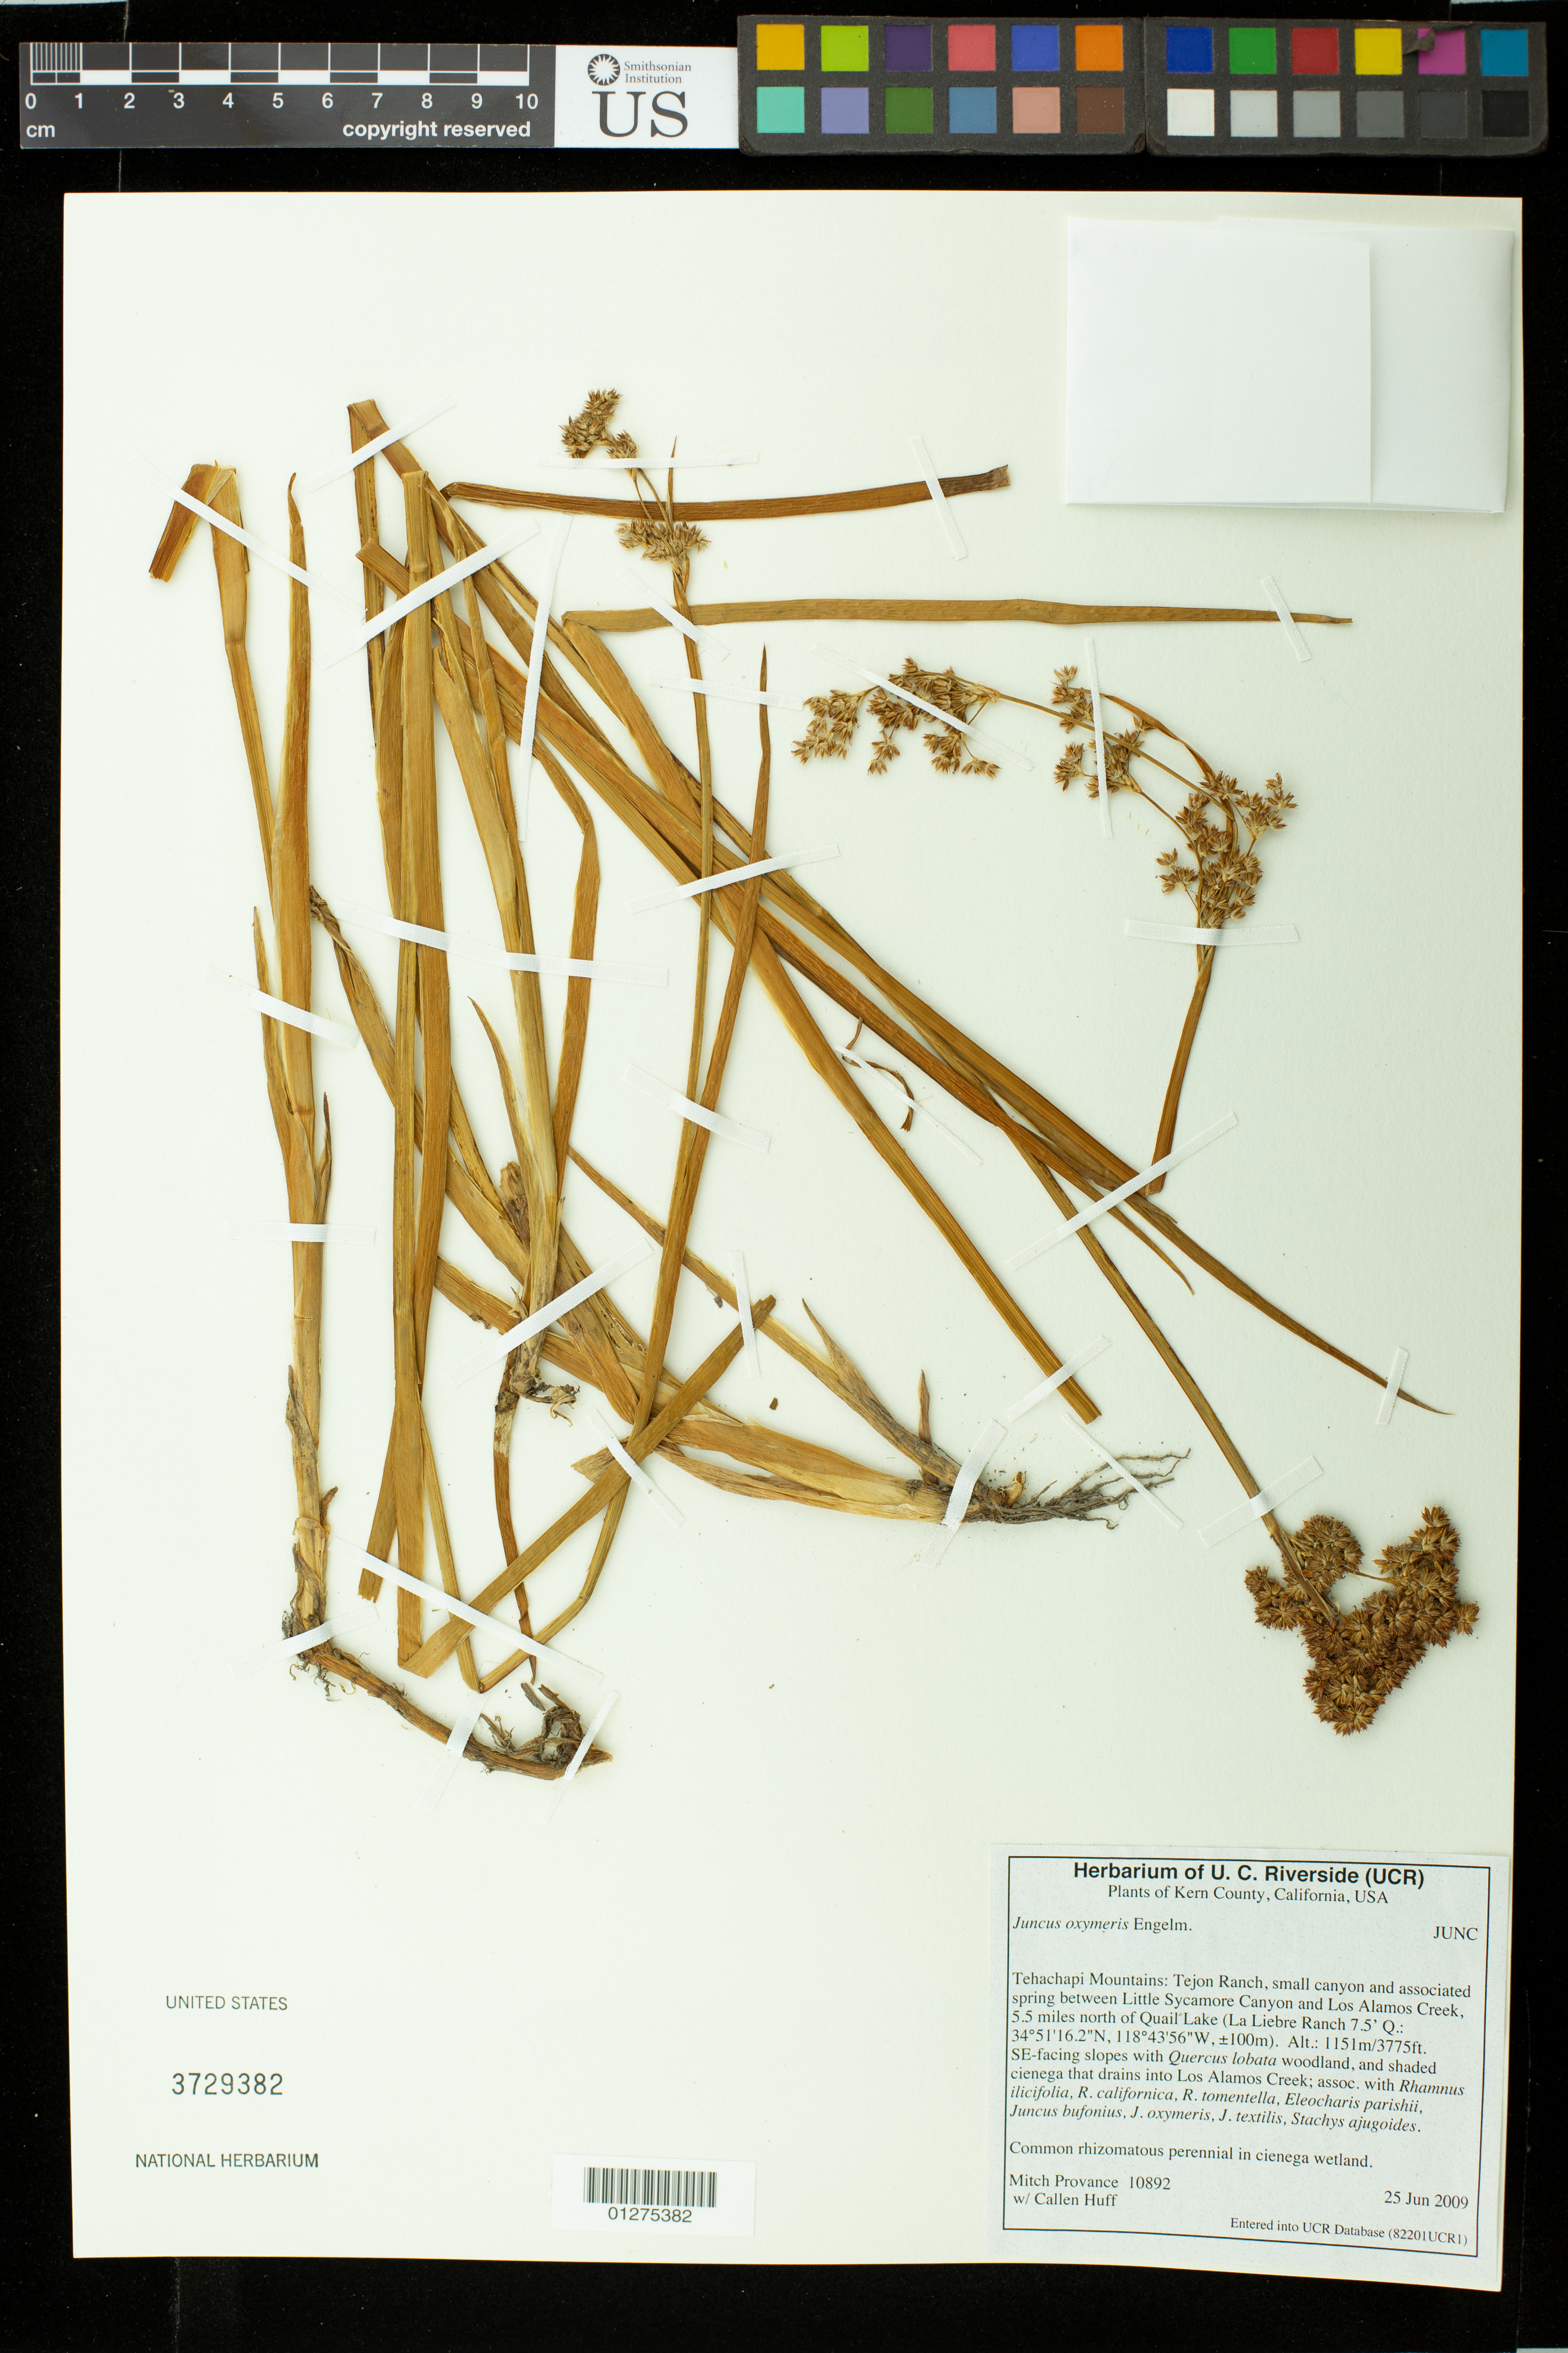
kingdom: Plantae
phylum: Tracheophyta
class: Liliopsida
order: Poales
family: Juncaceae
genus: Juncus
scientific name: Juncus oxymeris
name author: Engelm.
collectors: M. Provance & C. Huff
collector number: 10892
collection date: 2009-06-25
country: United States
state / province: California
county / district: Kern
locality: Tehachapi Mountains: Tejon Ranch, small canyon and associated spring between Little Sycamore Canyon and Los Alamos Creek, 5.5 miles north of Quail Lake (La Liebre Ranch 7.5' Q.)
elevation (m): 1151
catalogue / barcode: US 3729382